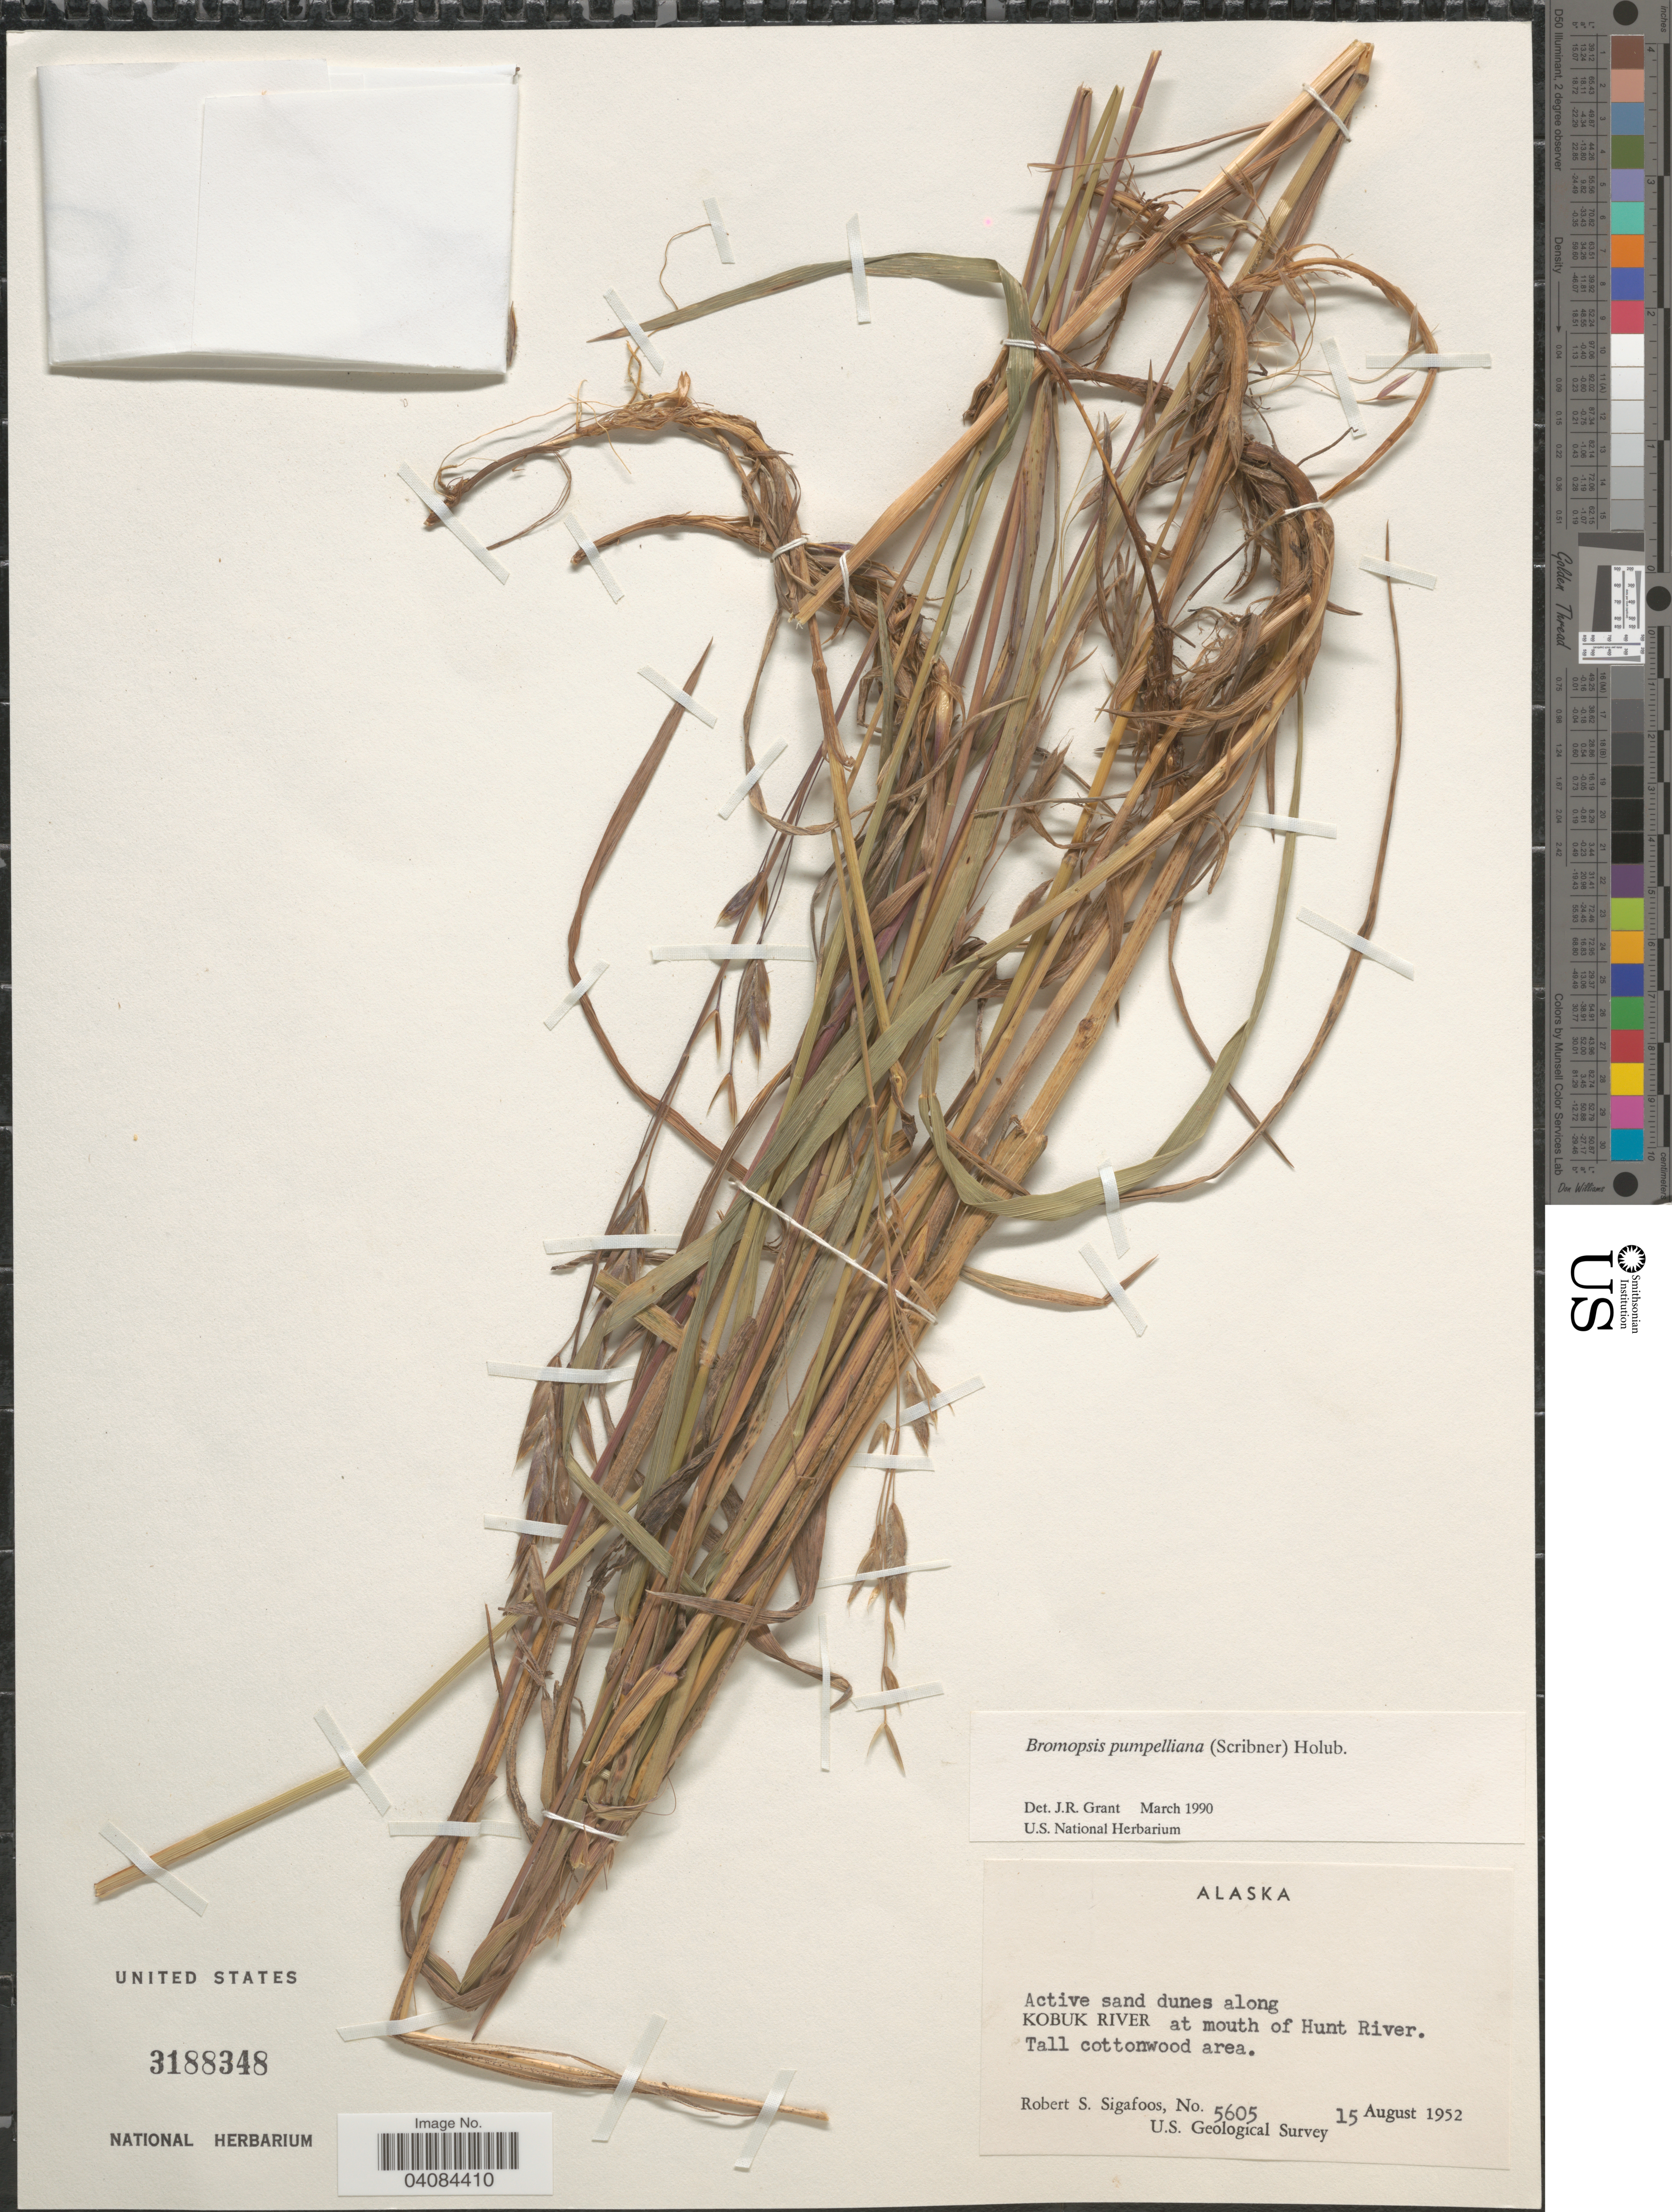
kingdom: Plantae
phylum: Tracheophyta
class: Liliopsida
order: Poales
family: Poaceae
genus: Bromus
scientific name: Bromus pumpellianus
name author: Scribn.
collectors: R. Sigafoos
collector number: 5605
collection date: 1952-08-15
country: United States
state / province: Alaska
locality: Along Kobuk River at mouth of Hunt River. U.S. Geological Survey.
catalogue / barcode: US 3188348